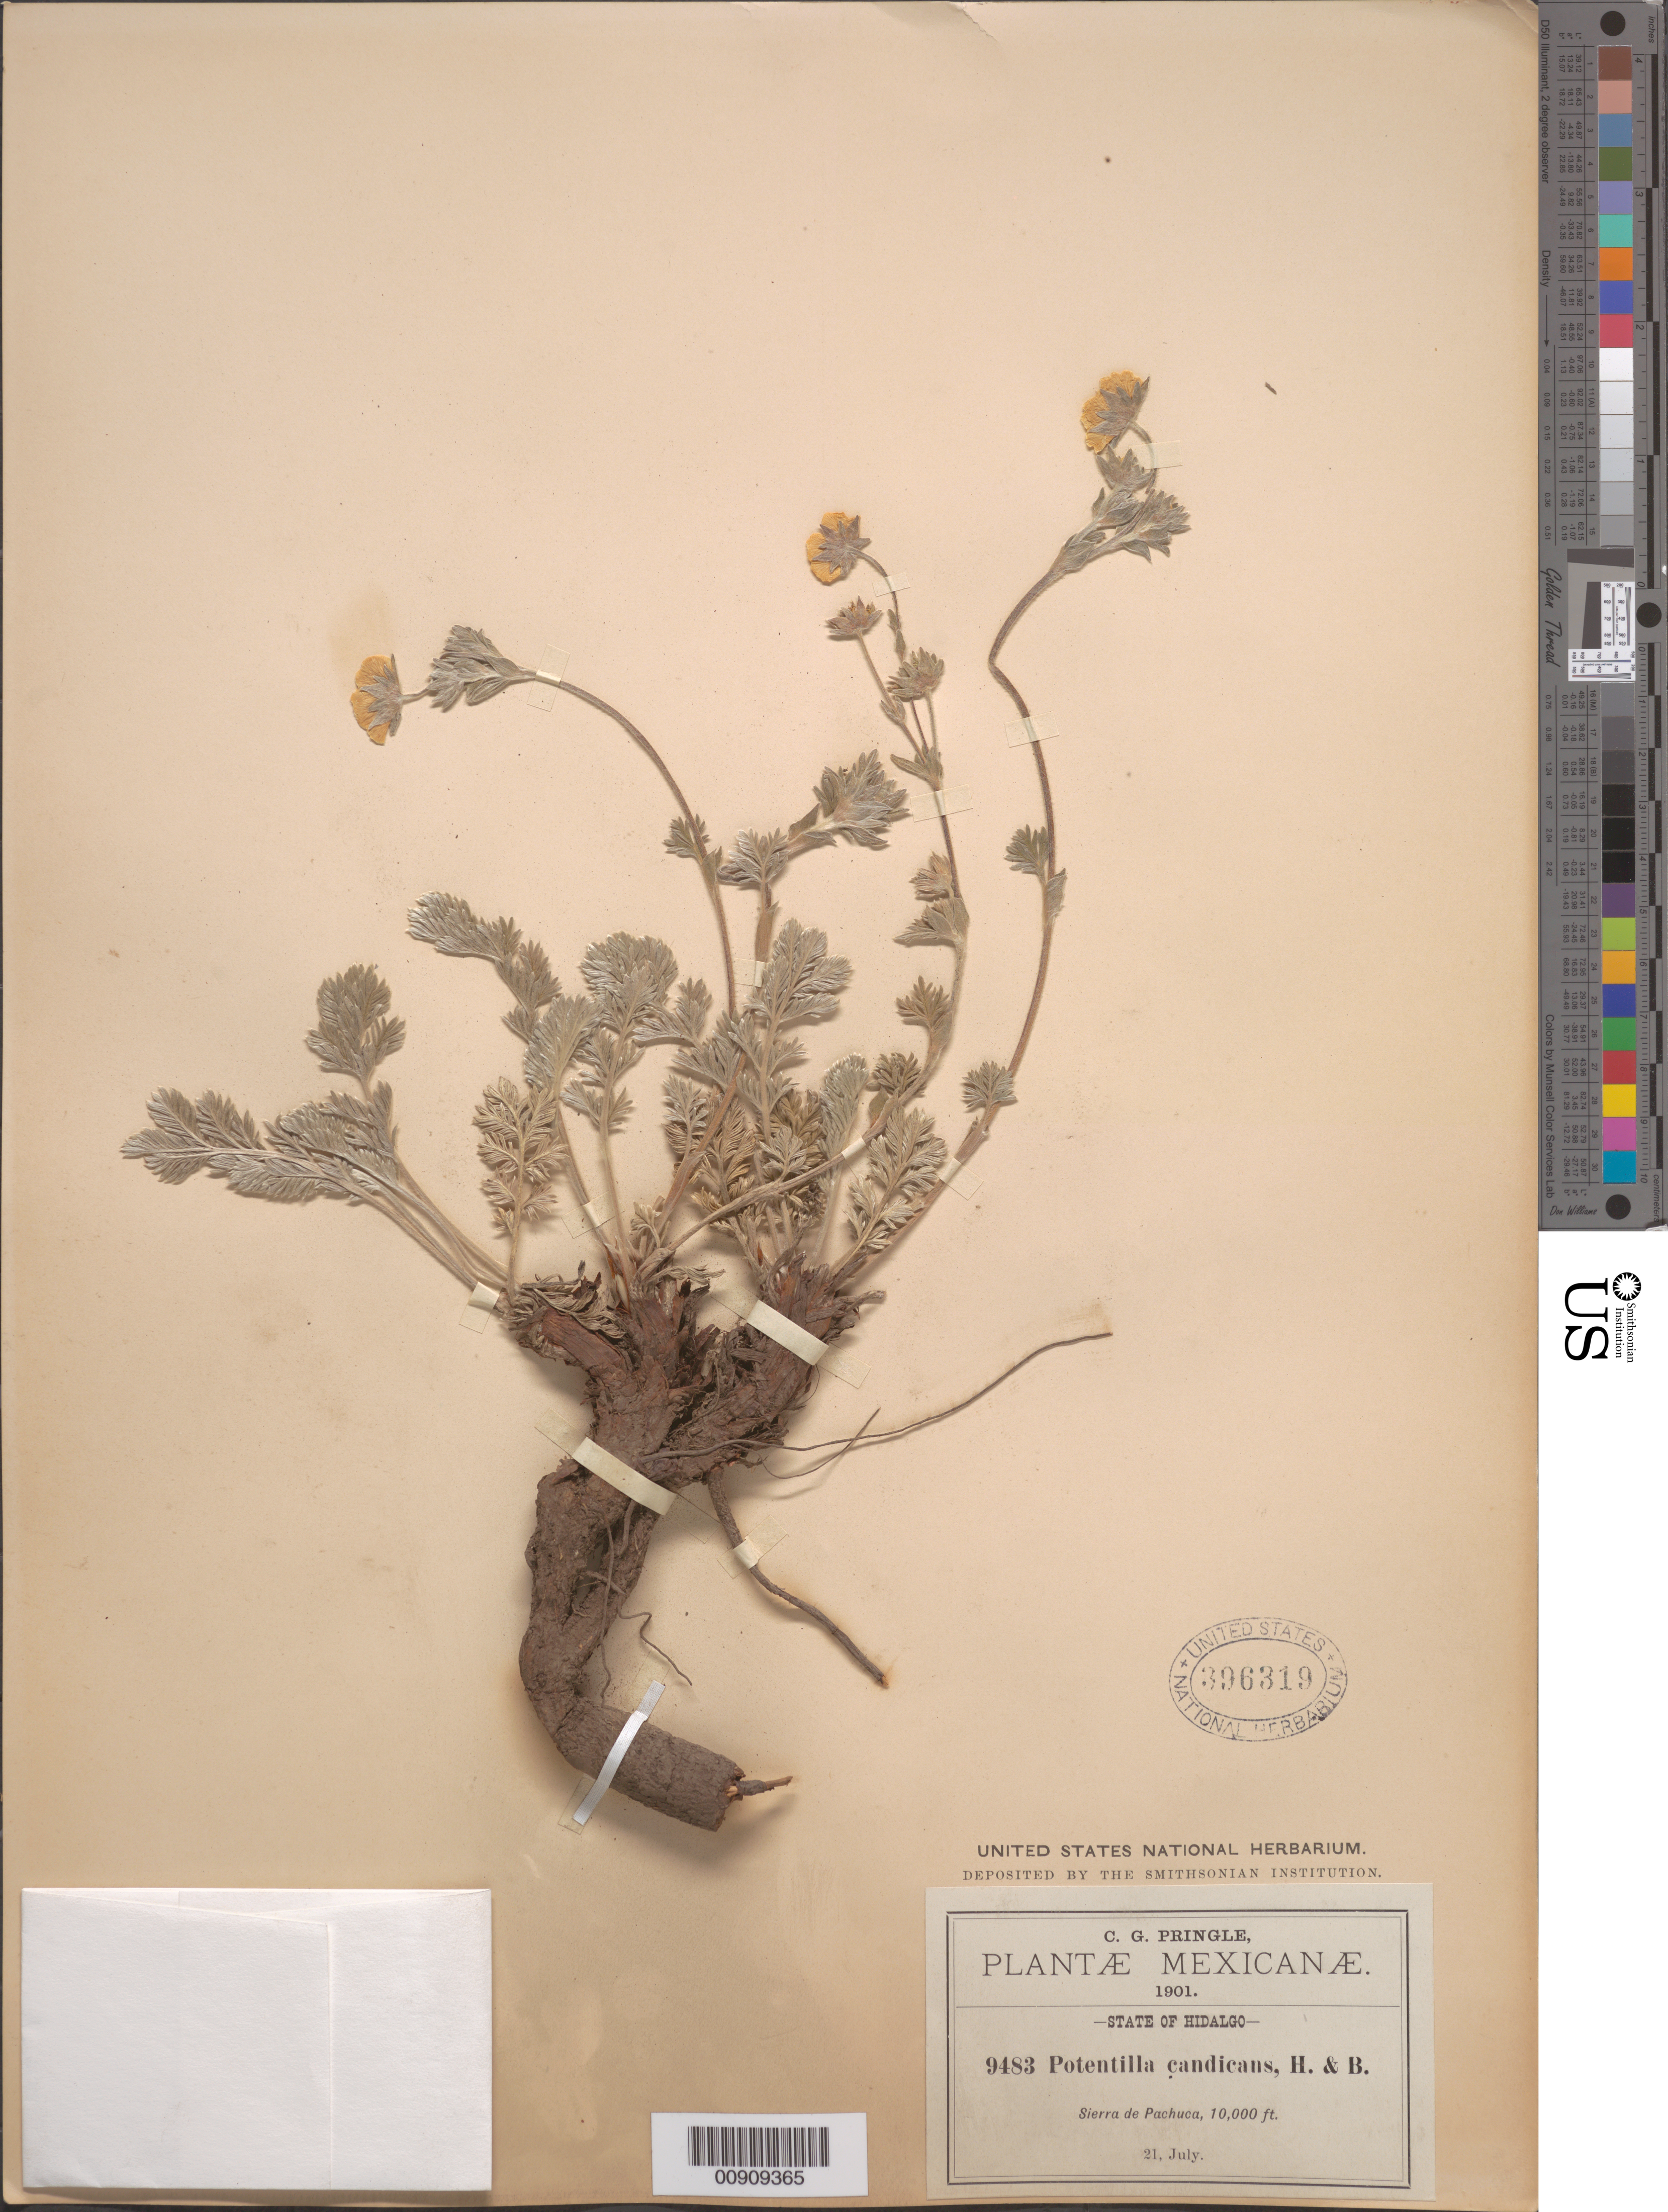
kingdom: Plantae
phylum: Tracheophyta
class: Magnoliopsida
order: Rosales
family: Rosaceae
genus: Potentilla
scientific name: Potentilla candicans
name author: Humb. & Bonpl. ex Nestl.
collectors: C. G. Pringle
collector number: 9483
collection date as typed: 21 Jul 1901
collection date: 1901-07-21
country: Mexico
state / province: Hidalgo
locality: Sierra de Pachuca, State of Hidalgo.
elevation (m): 3048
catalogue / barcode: US 396319